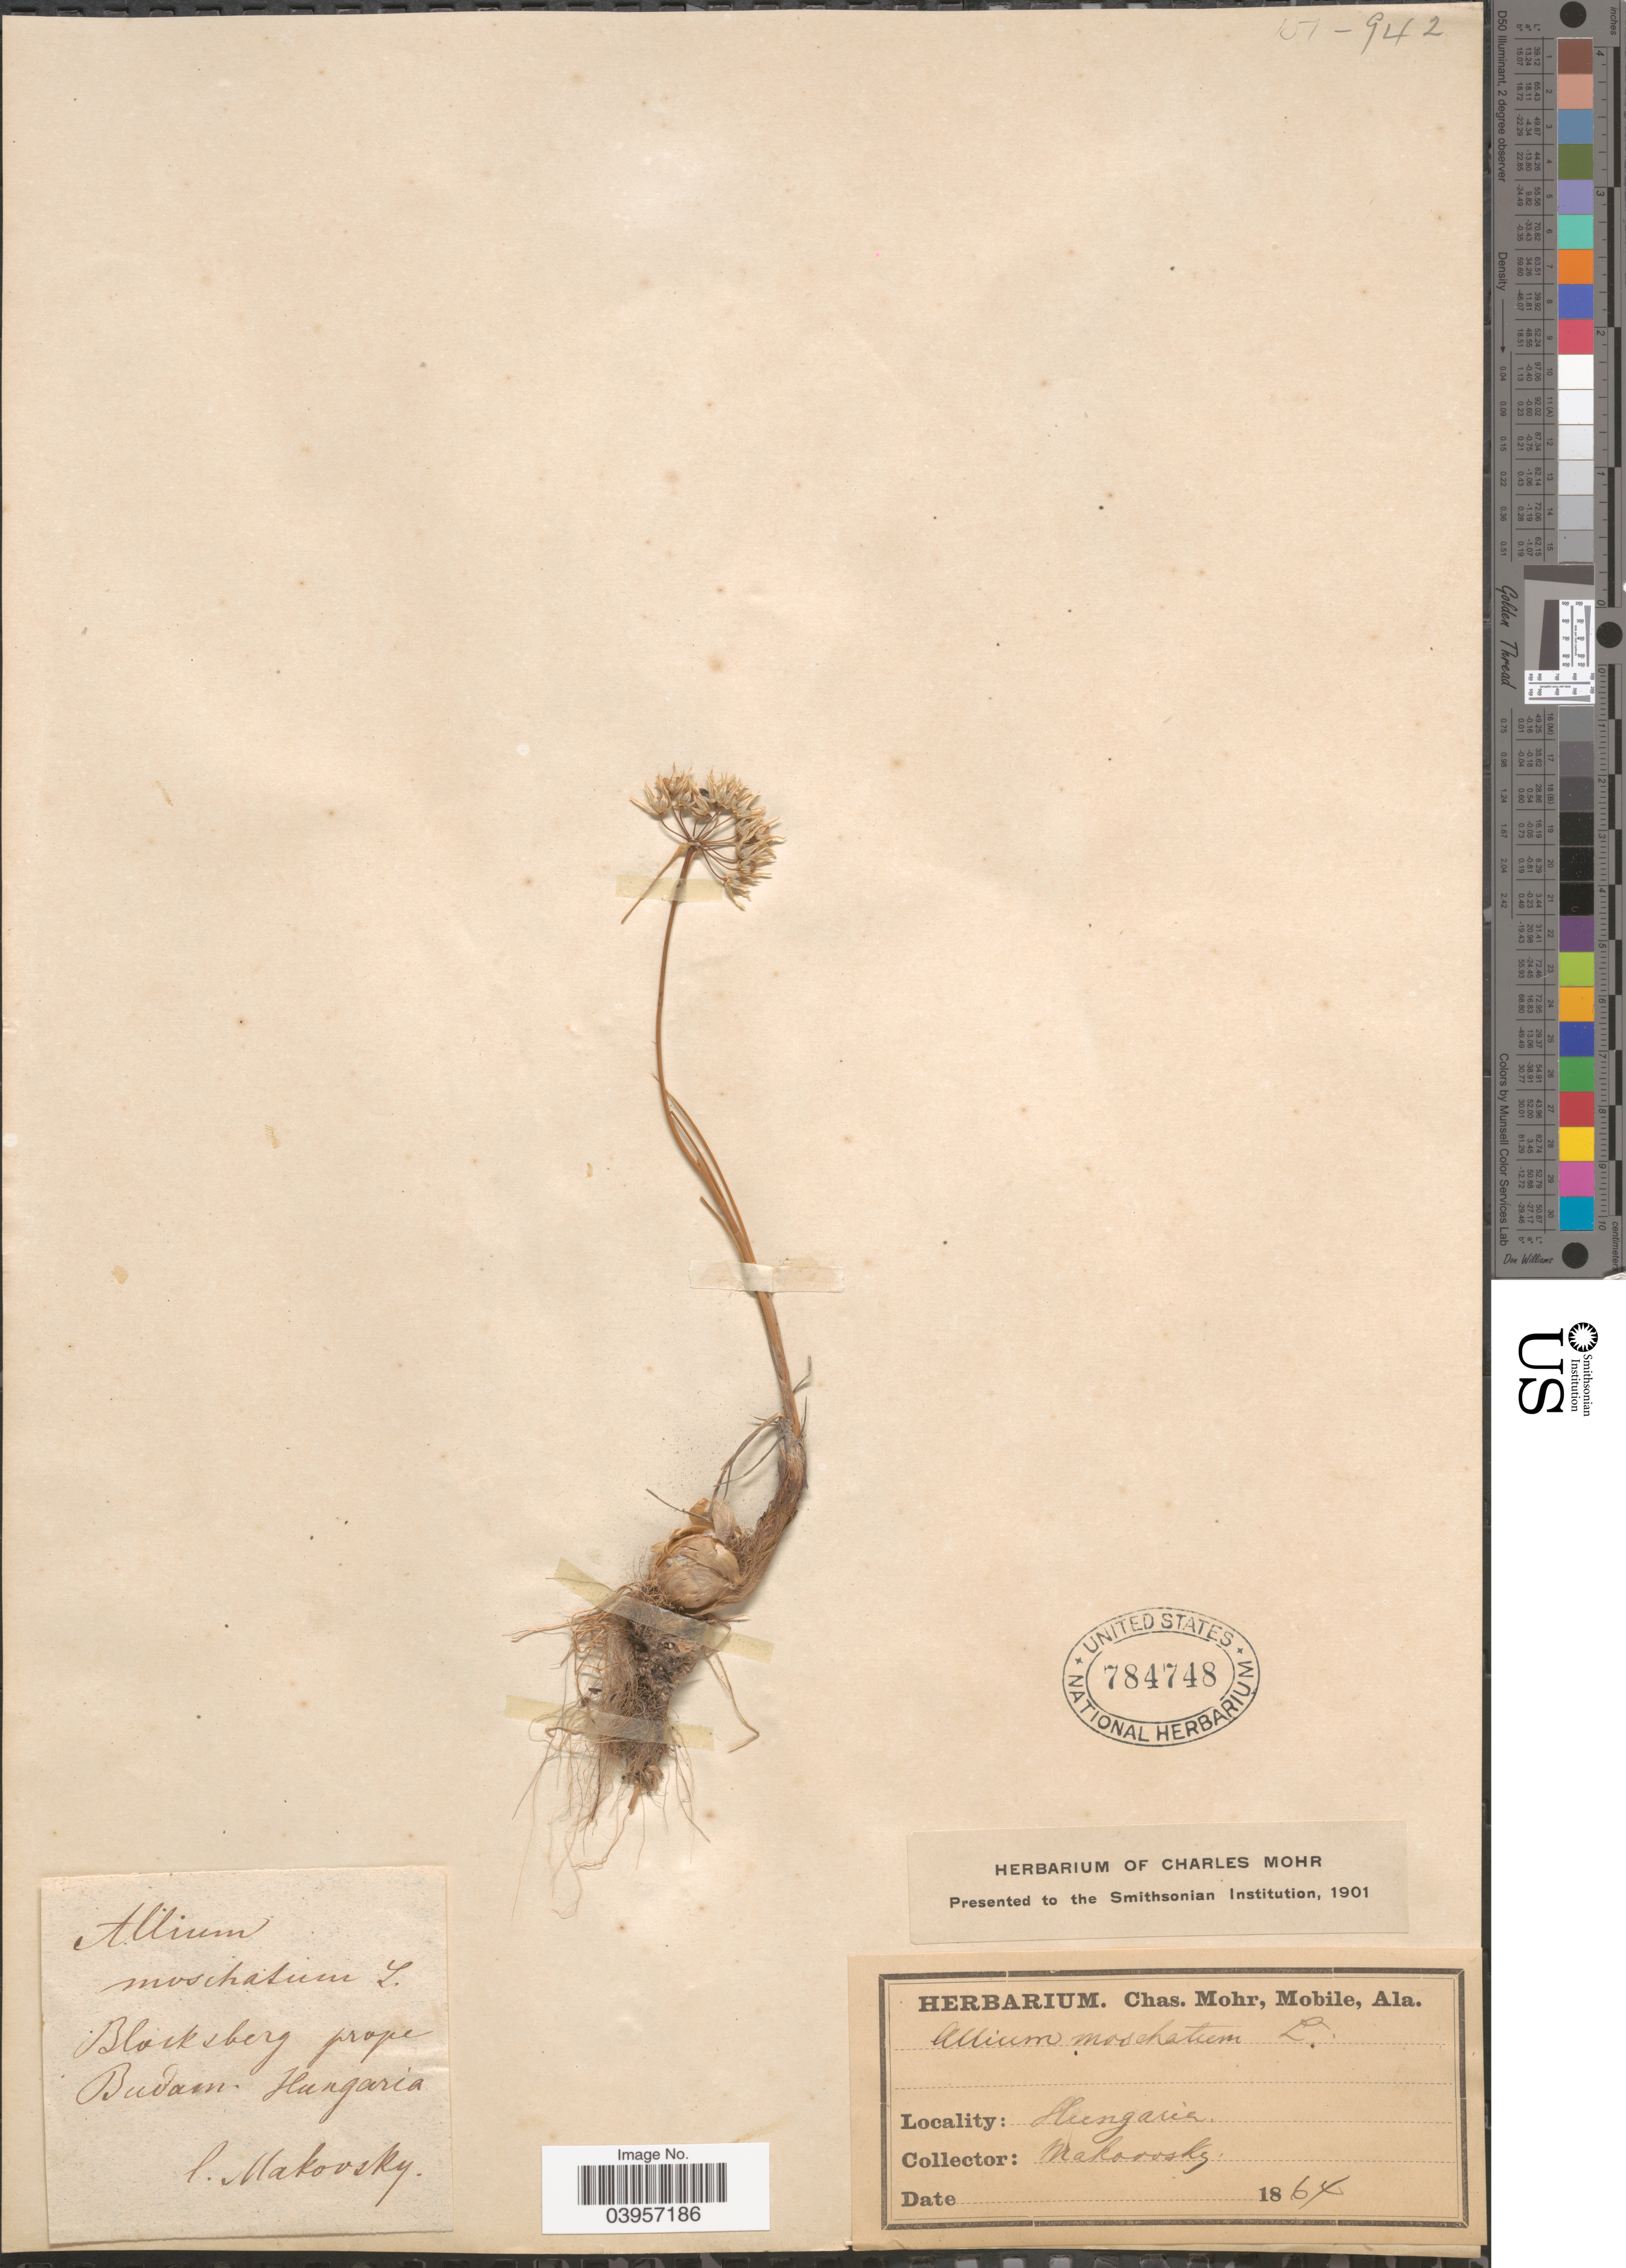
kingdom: Plantae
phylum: Tracheophyta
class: Liliopsida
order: Asparagales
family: Amaryllidaceae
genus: Allium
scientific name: Allium moschatum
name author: L.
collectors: Makovsky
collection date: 1864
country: Hungary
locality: Blocksberg prope Budam. Hungaria.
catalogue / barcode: US 784748